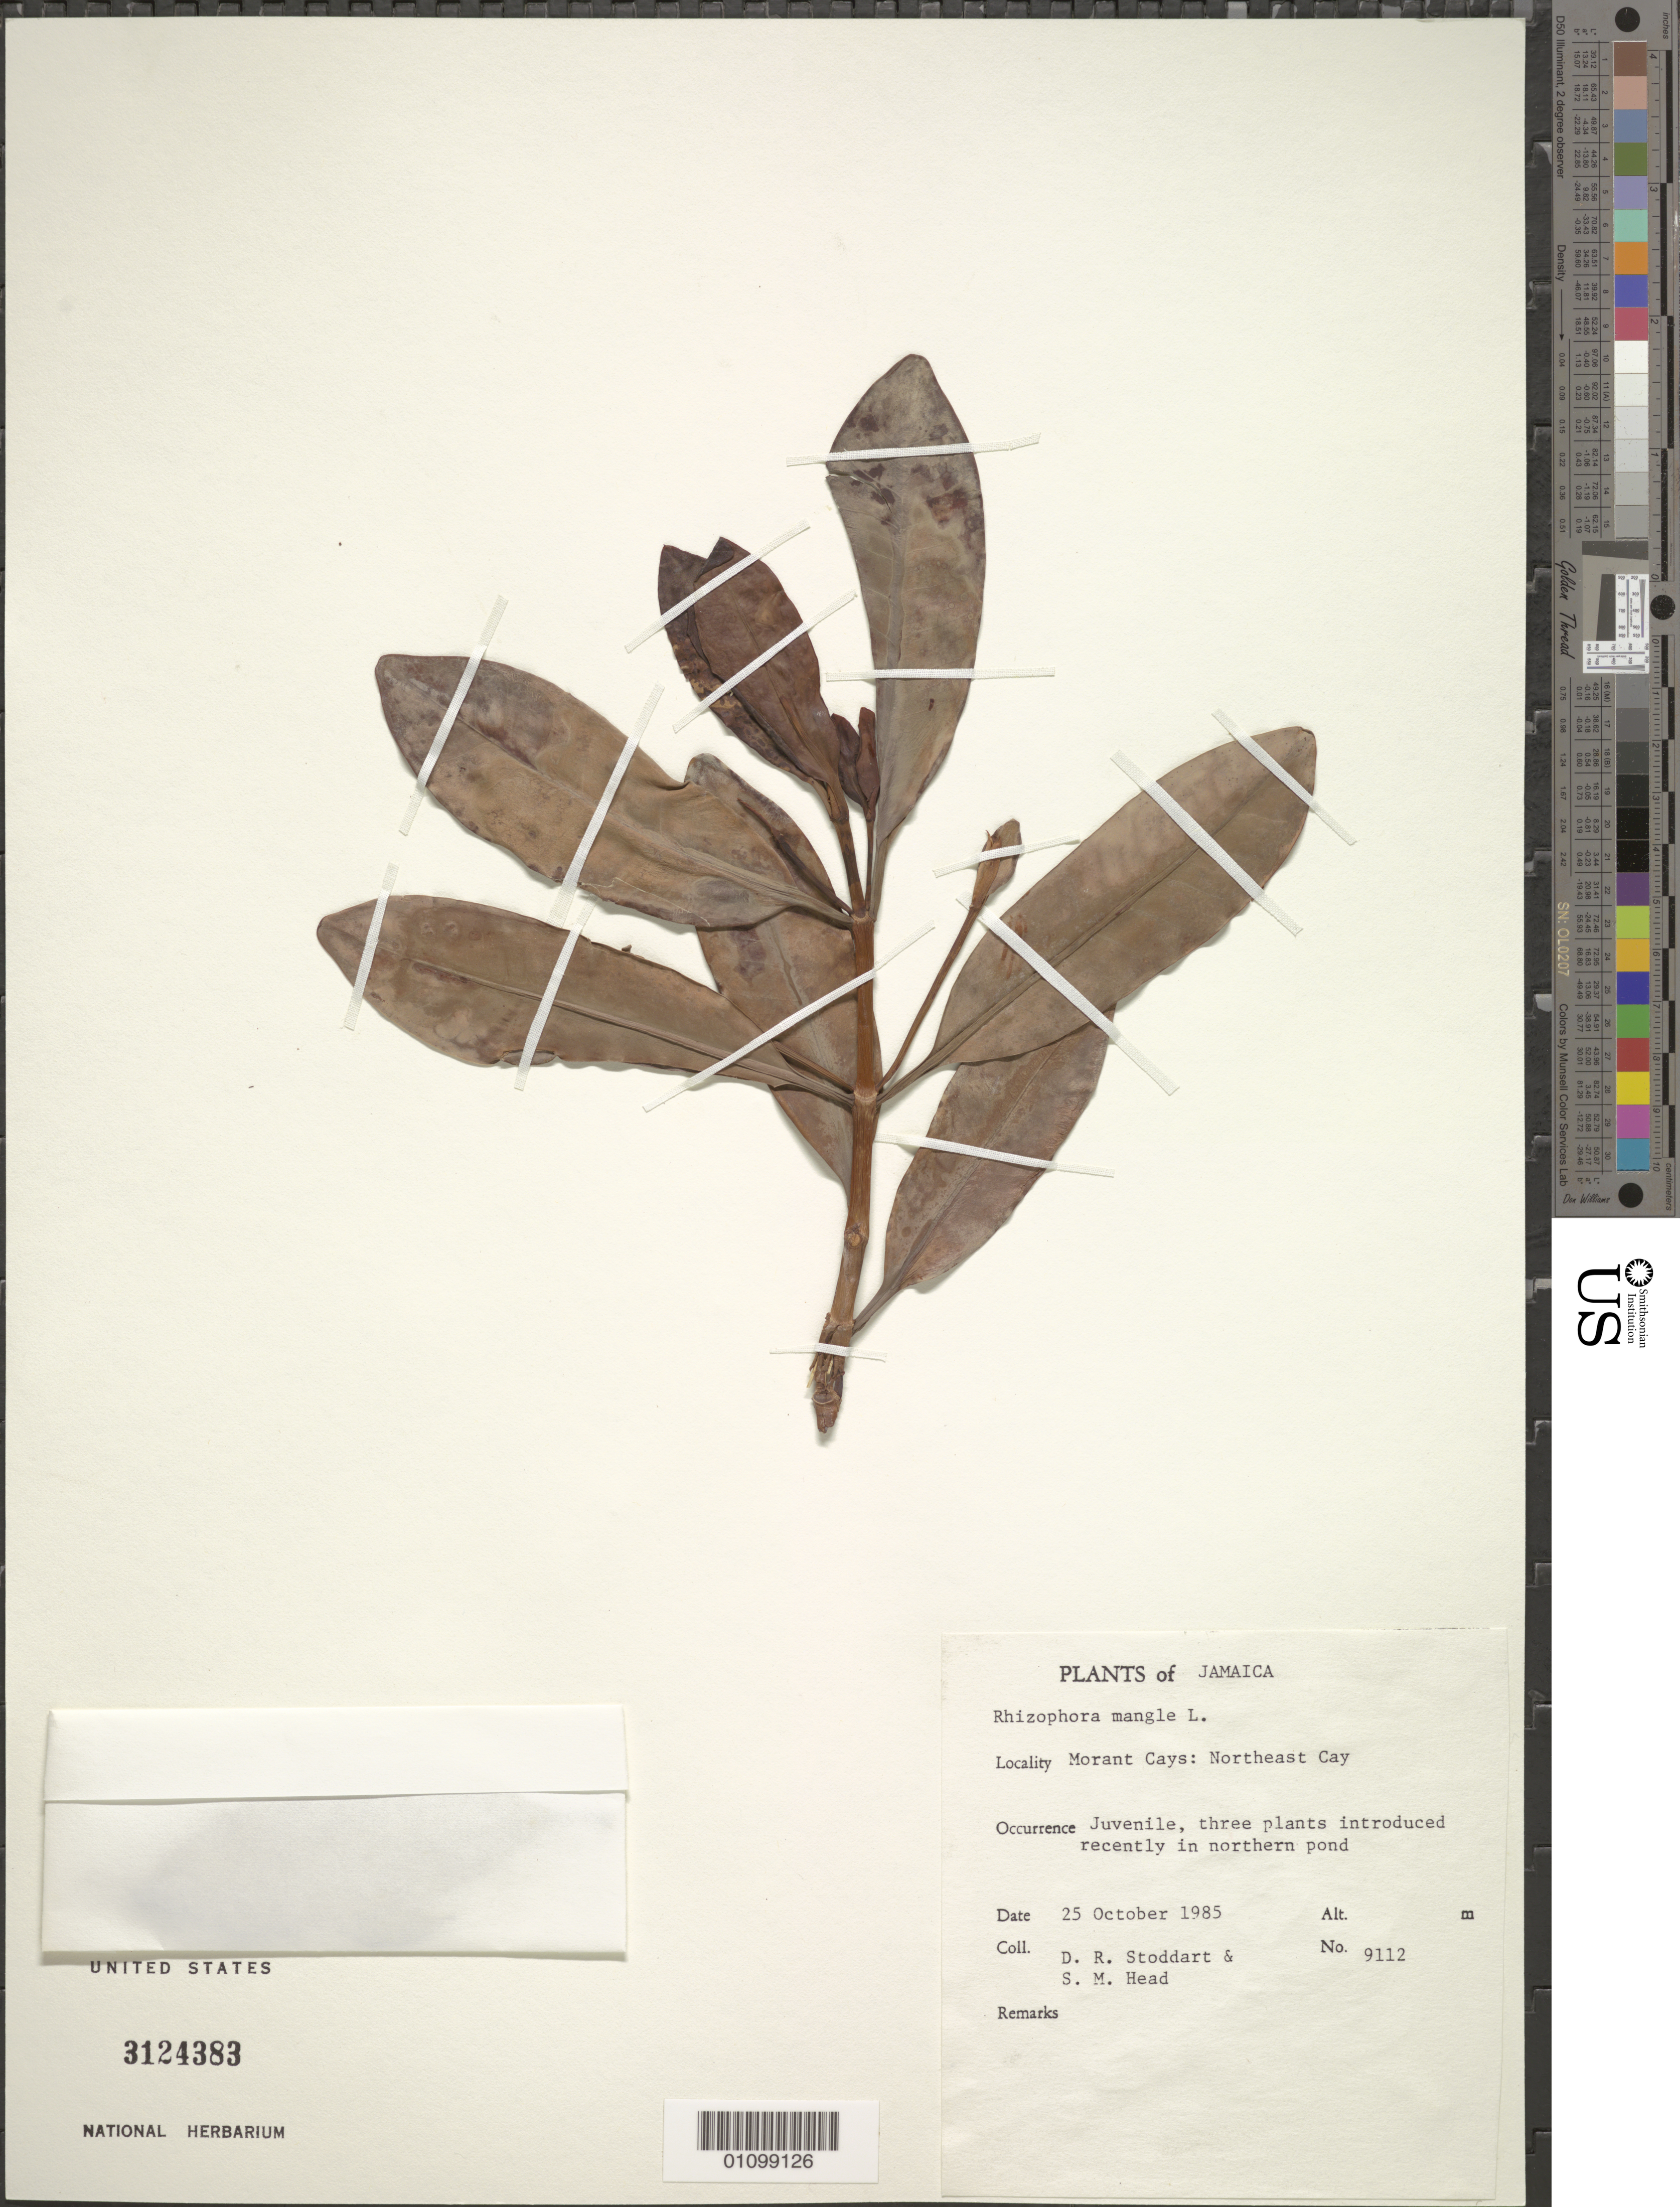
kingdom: Plantae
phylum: Tracheophyta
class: Magnoliopsida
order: Malpighiales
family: Rhizophoraceae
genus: Rhizophora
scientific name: Rhizophora mangle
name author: L.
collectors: D. R. Stoddart & S. Head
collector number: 9112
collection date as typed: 25 Oct 1985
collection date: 1985-10-25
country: Jamaica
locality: Morant Cays: NE Cay.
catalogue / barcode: US 3124383